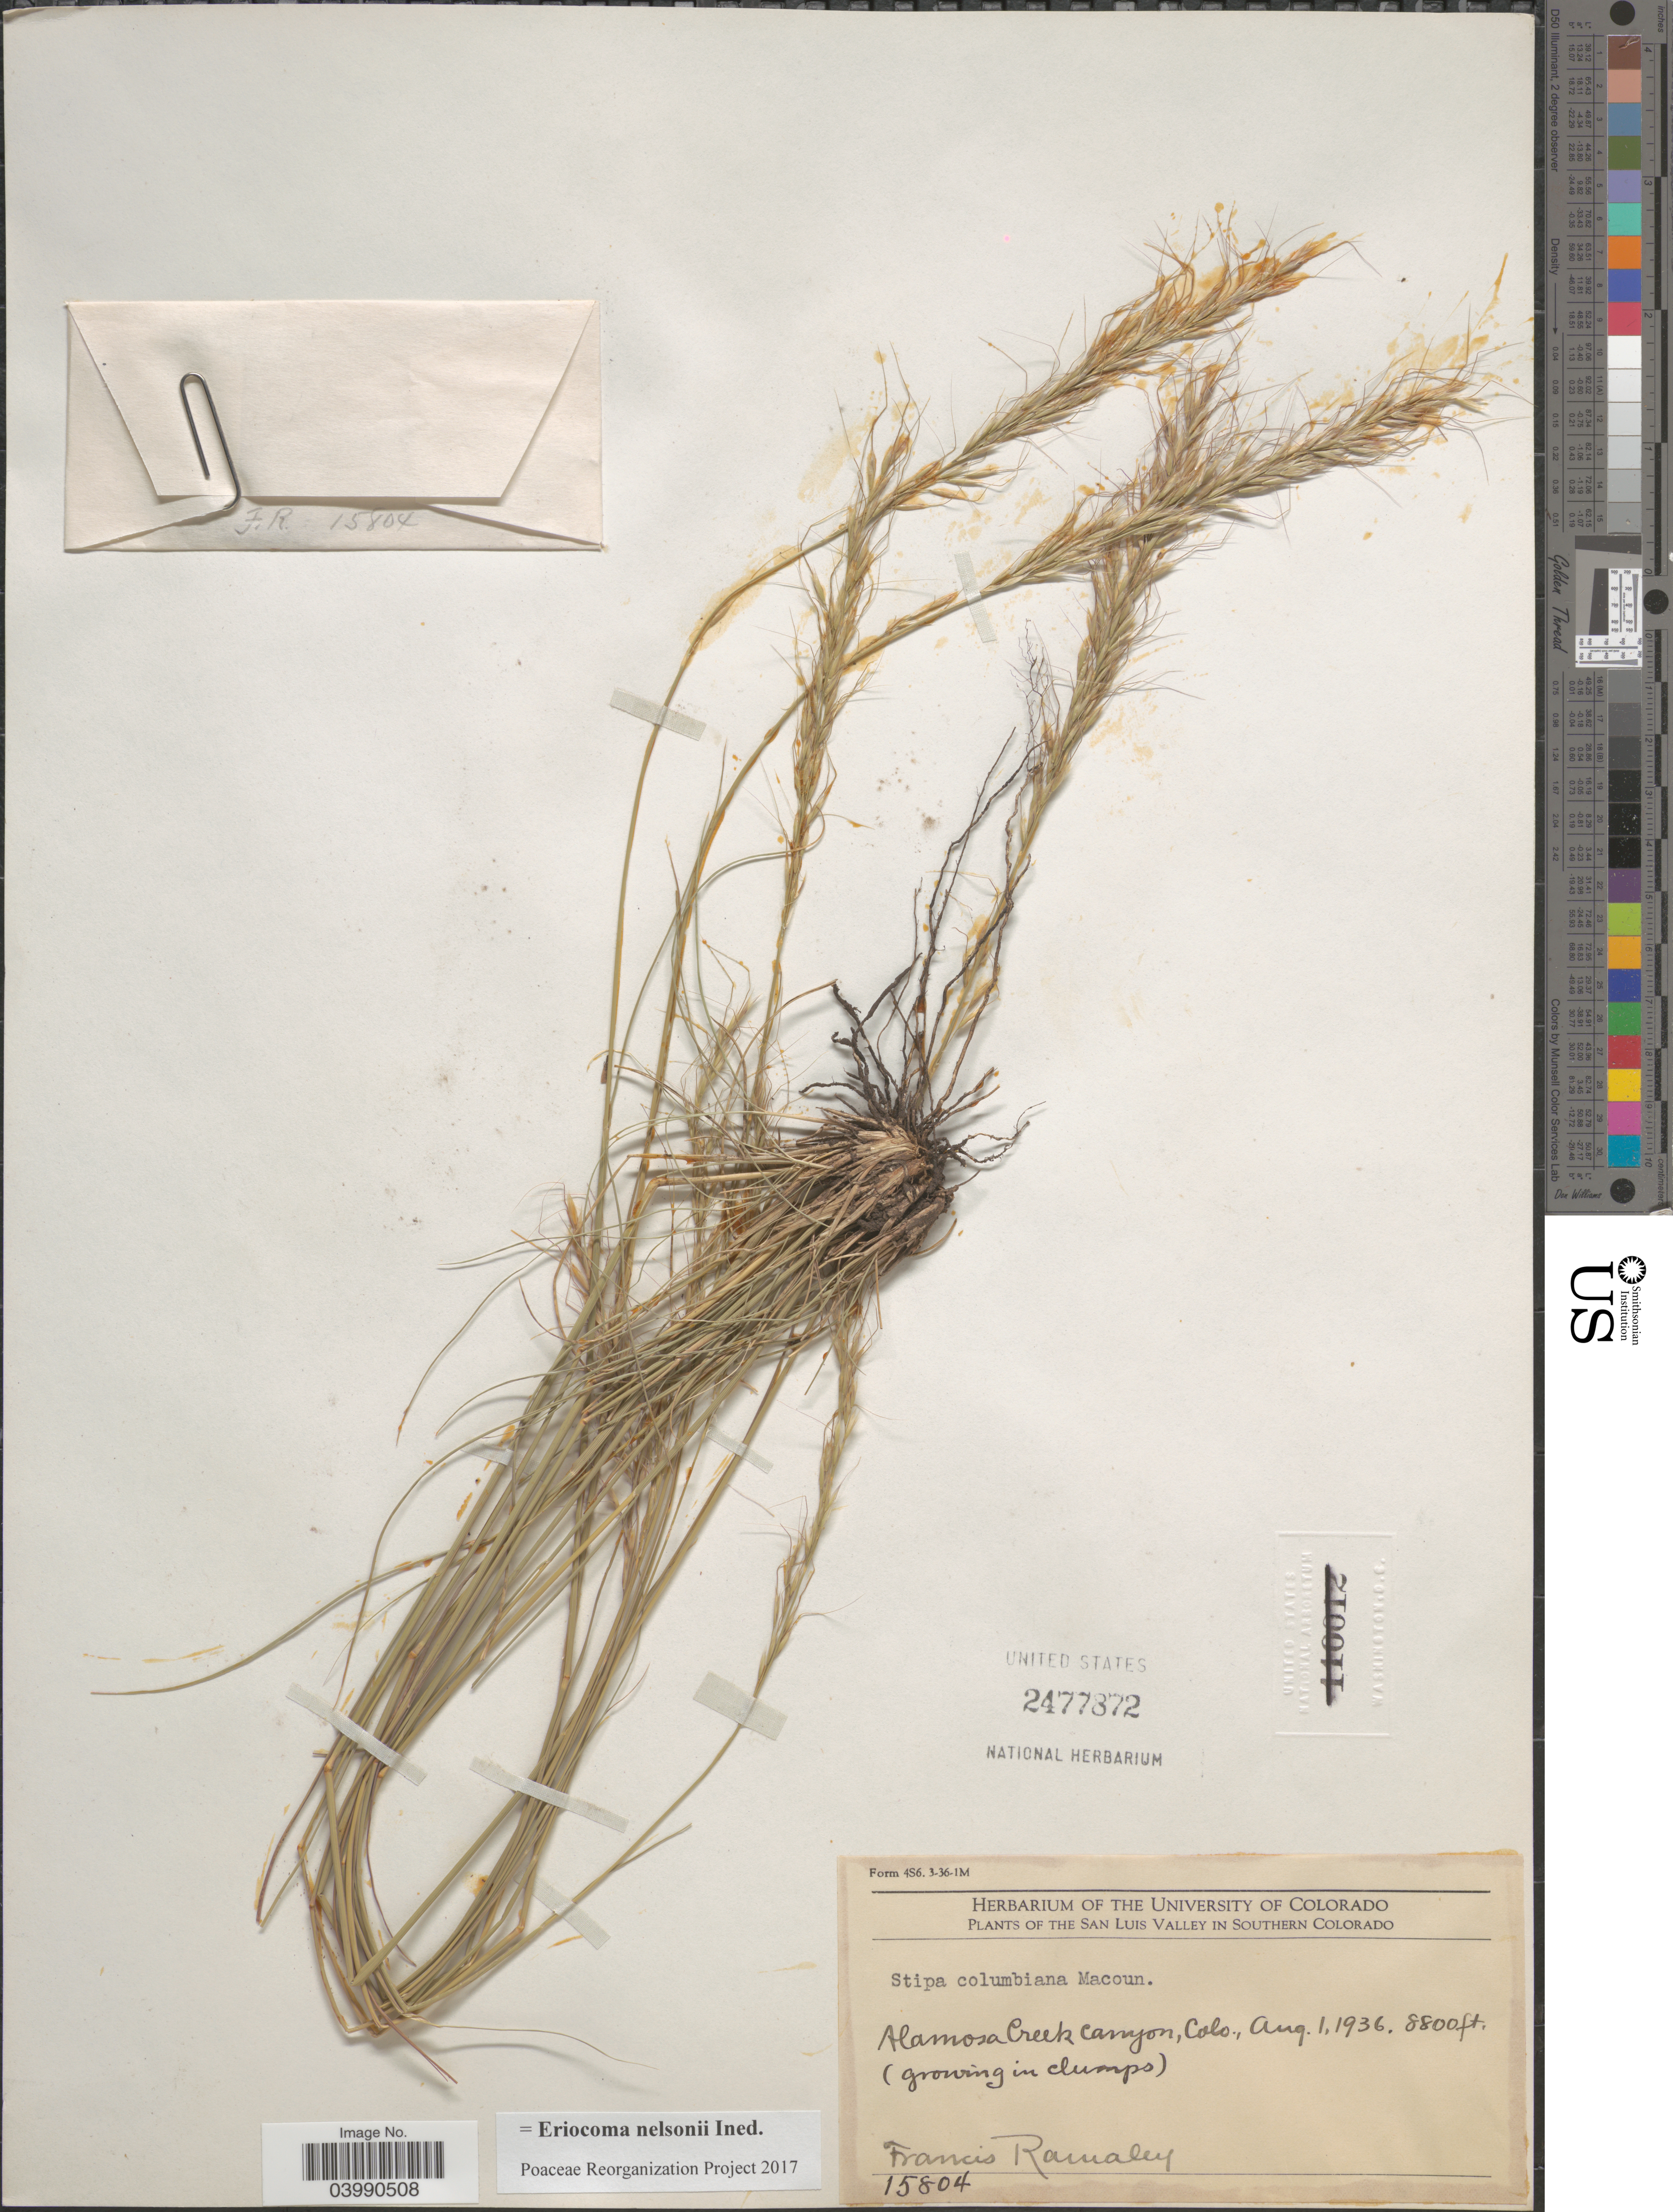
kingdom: Plantae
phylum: Tracheophyta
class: Liliopsida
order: Poales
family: Poaceae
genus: Eriocoma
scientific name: Eriocoma nelsonii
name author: (Scribn.) Romasch.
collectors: F. Ramaley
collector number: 15804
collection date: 1936-08-01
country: United States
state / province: Colorado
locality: San Luis Valley in Southern Colorado. Alamosa Creek Canyon.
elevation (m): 2682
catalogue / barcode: US 2477872